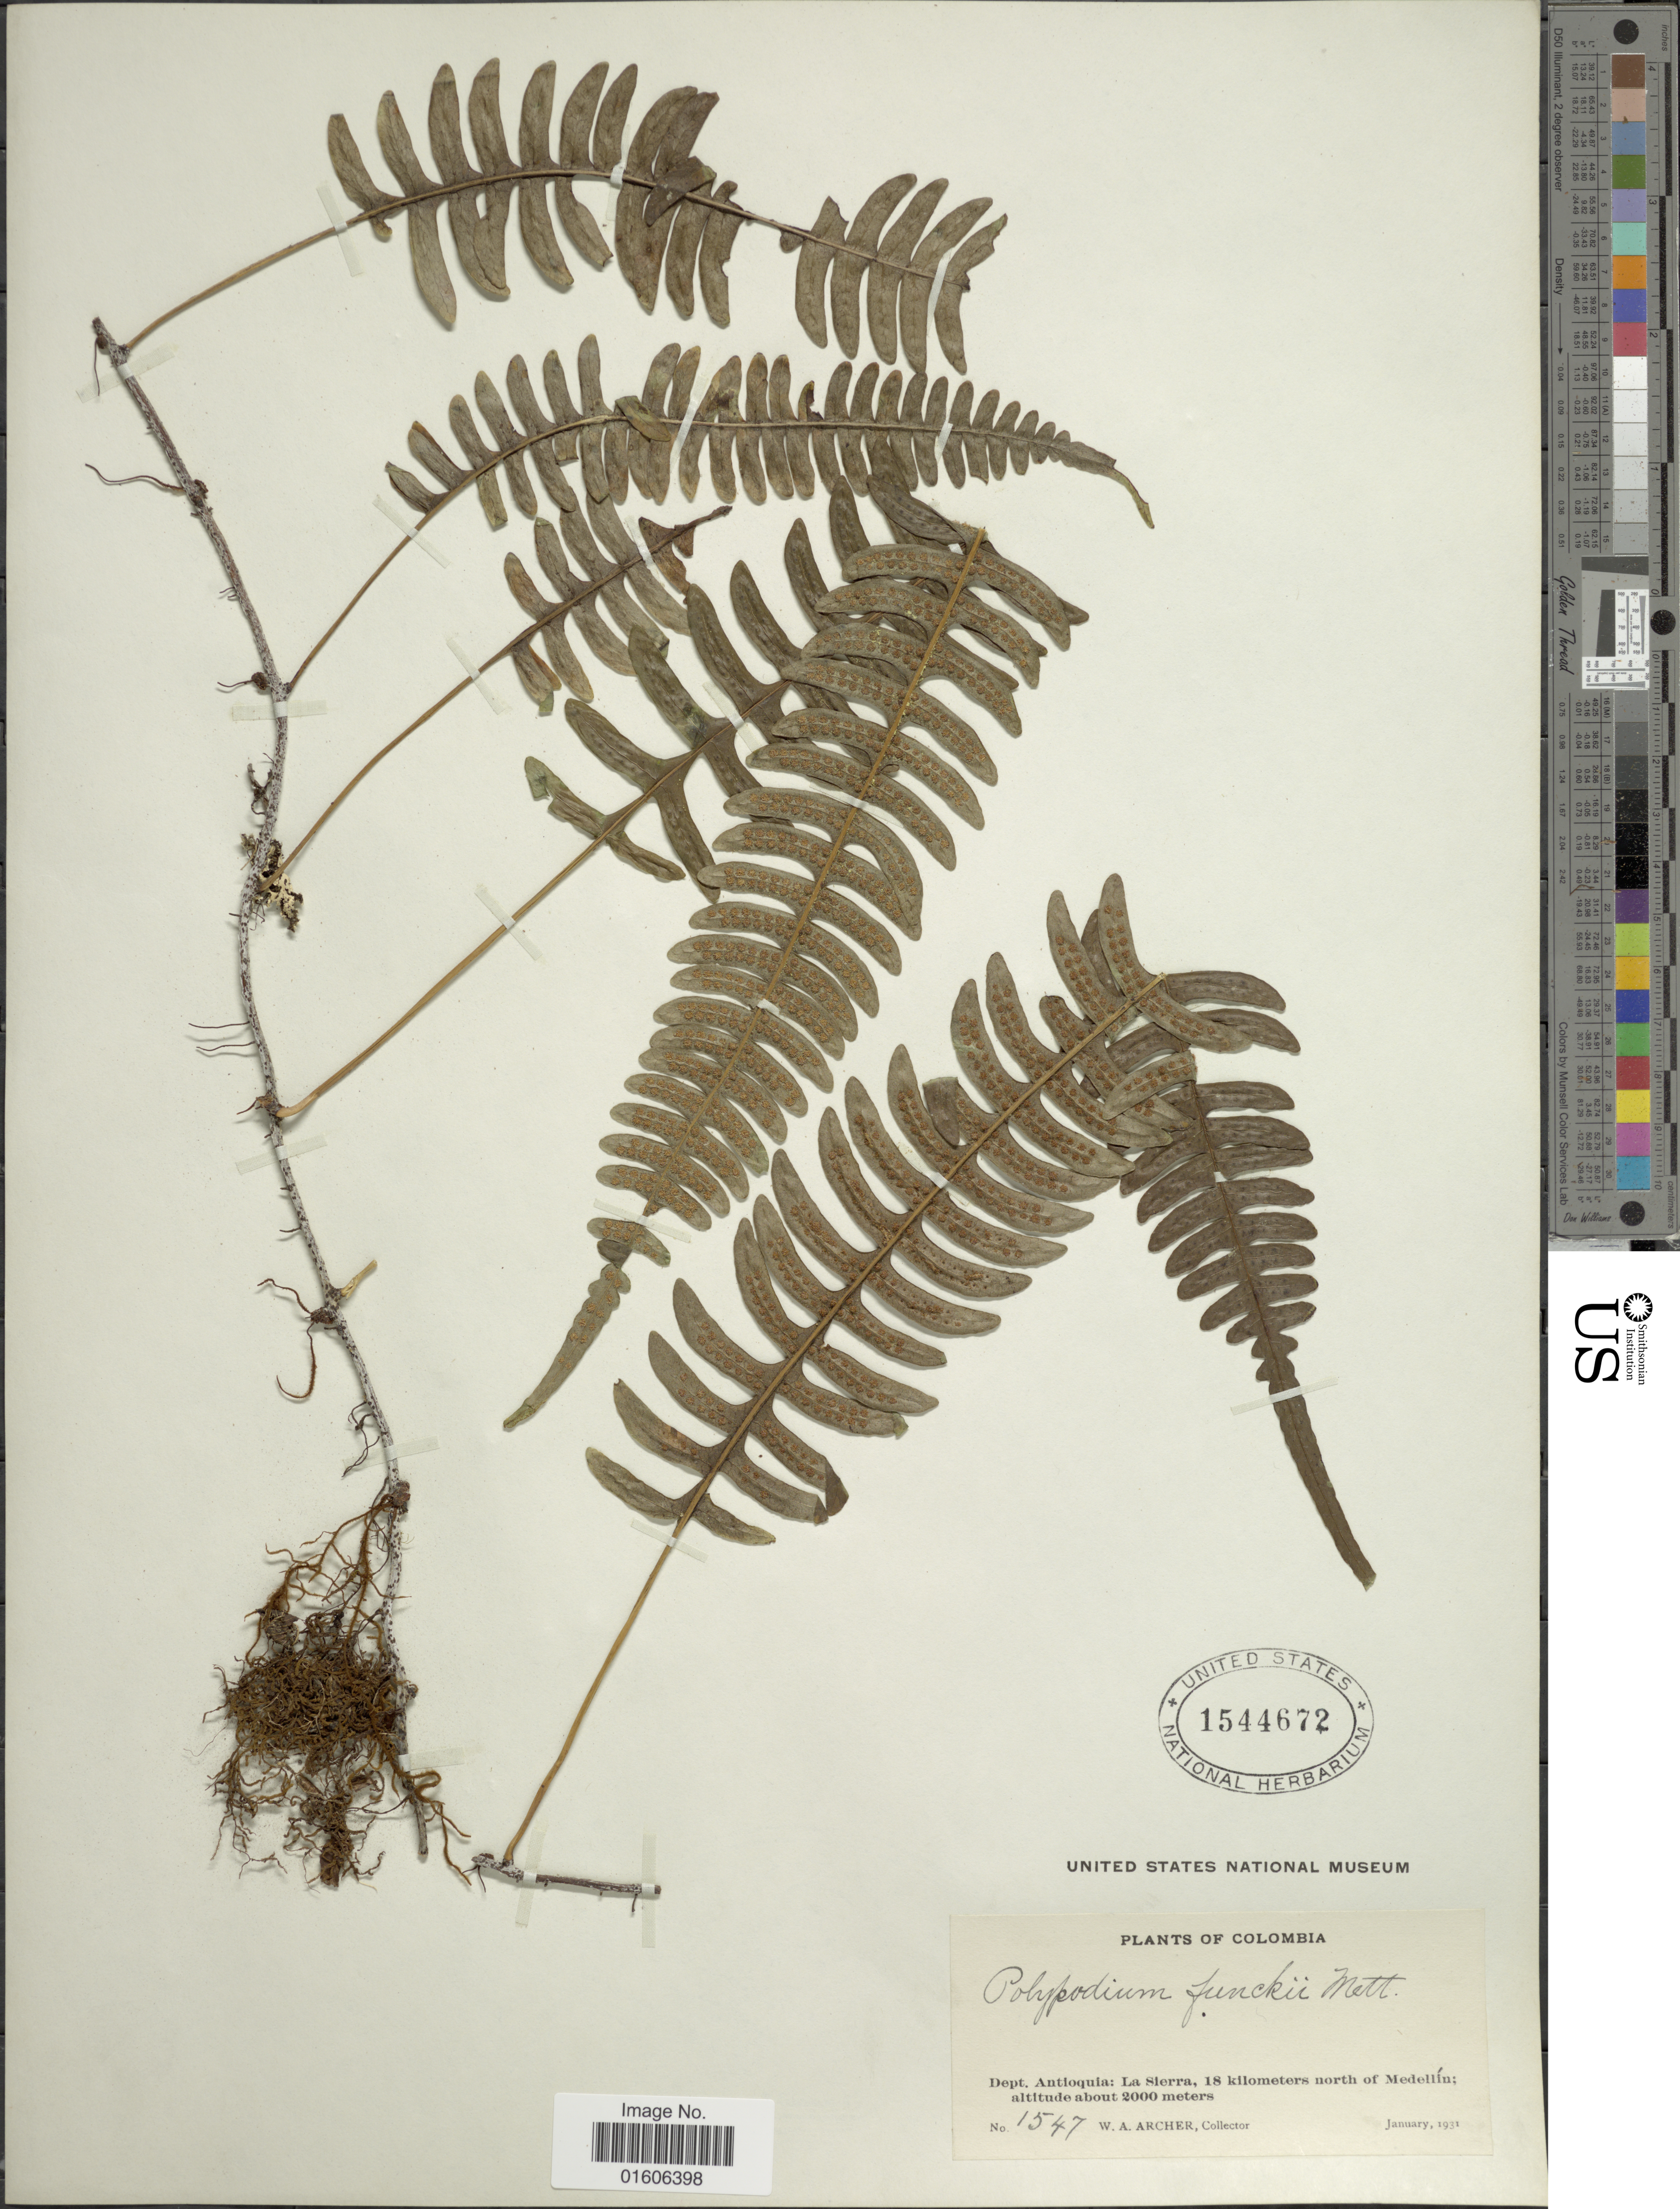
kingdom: Plantae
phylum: Tracheophyta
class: Polypodiopsida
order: Polypodiales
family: Polypodiaceae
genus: Serpocaulon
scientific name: Serpocaulon funckii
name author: (Mett.) A.R. Sm.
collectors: W. A. Archer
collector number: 1547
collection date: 1931-01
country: Colombia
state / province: Antioquia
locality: Dept. Antioquia: La Sierra, 18 kilometers north of Medellín.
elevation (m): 2000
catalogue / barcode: US 1544672